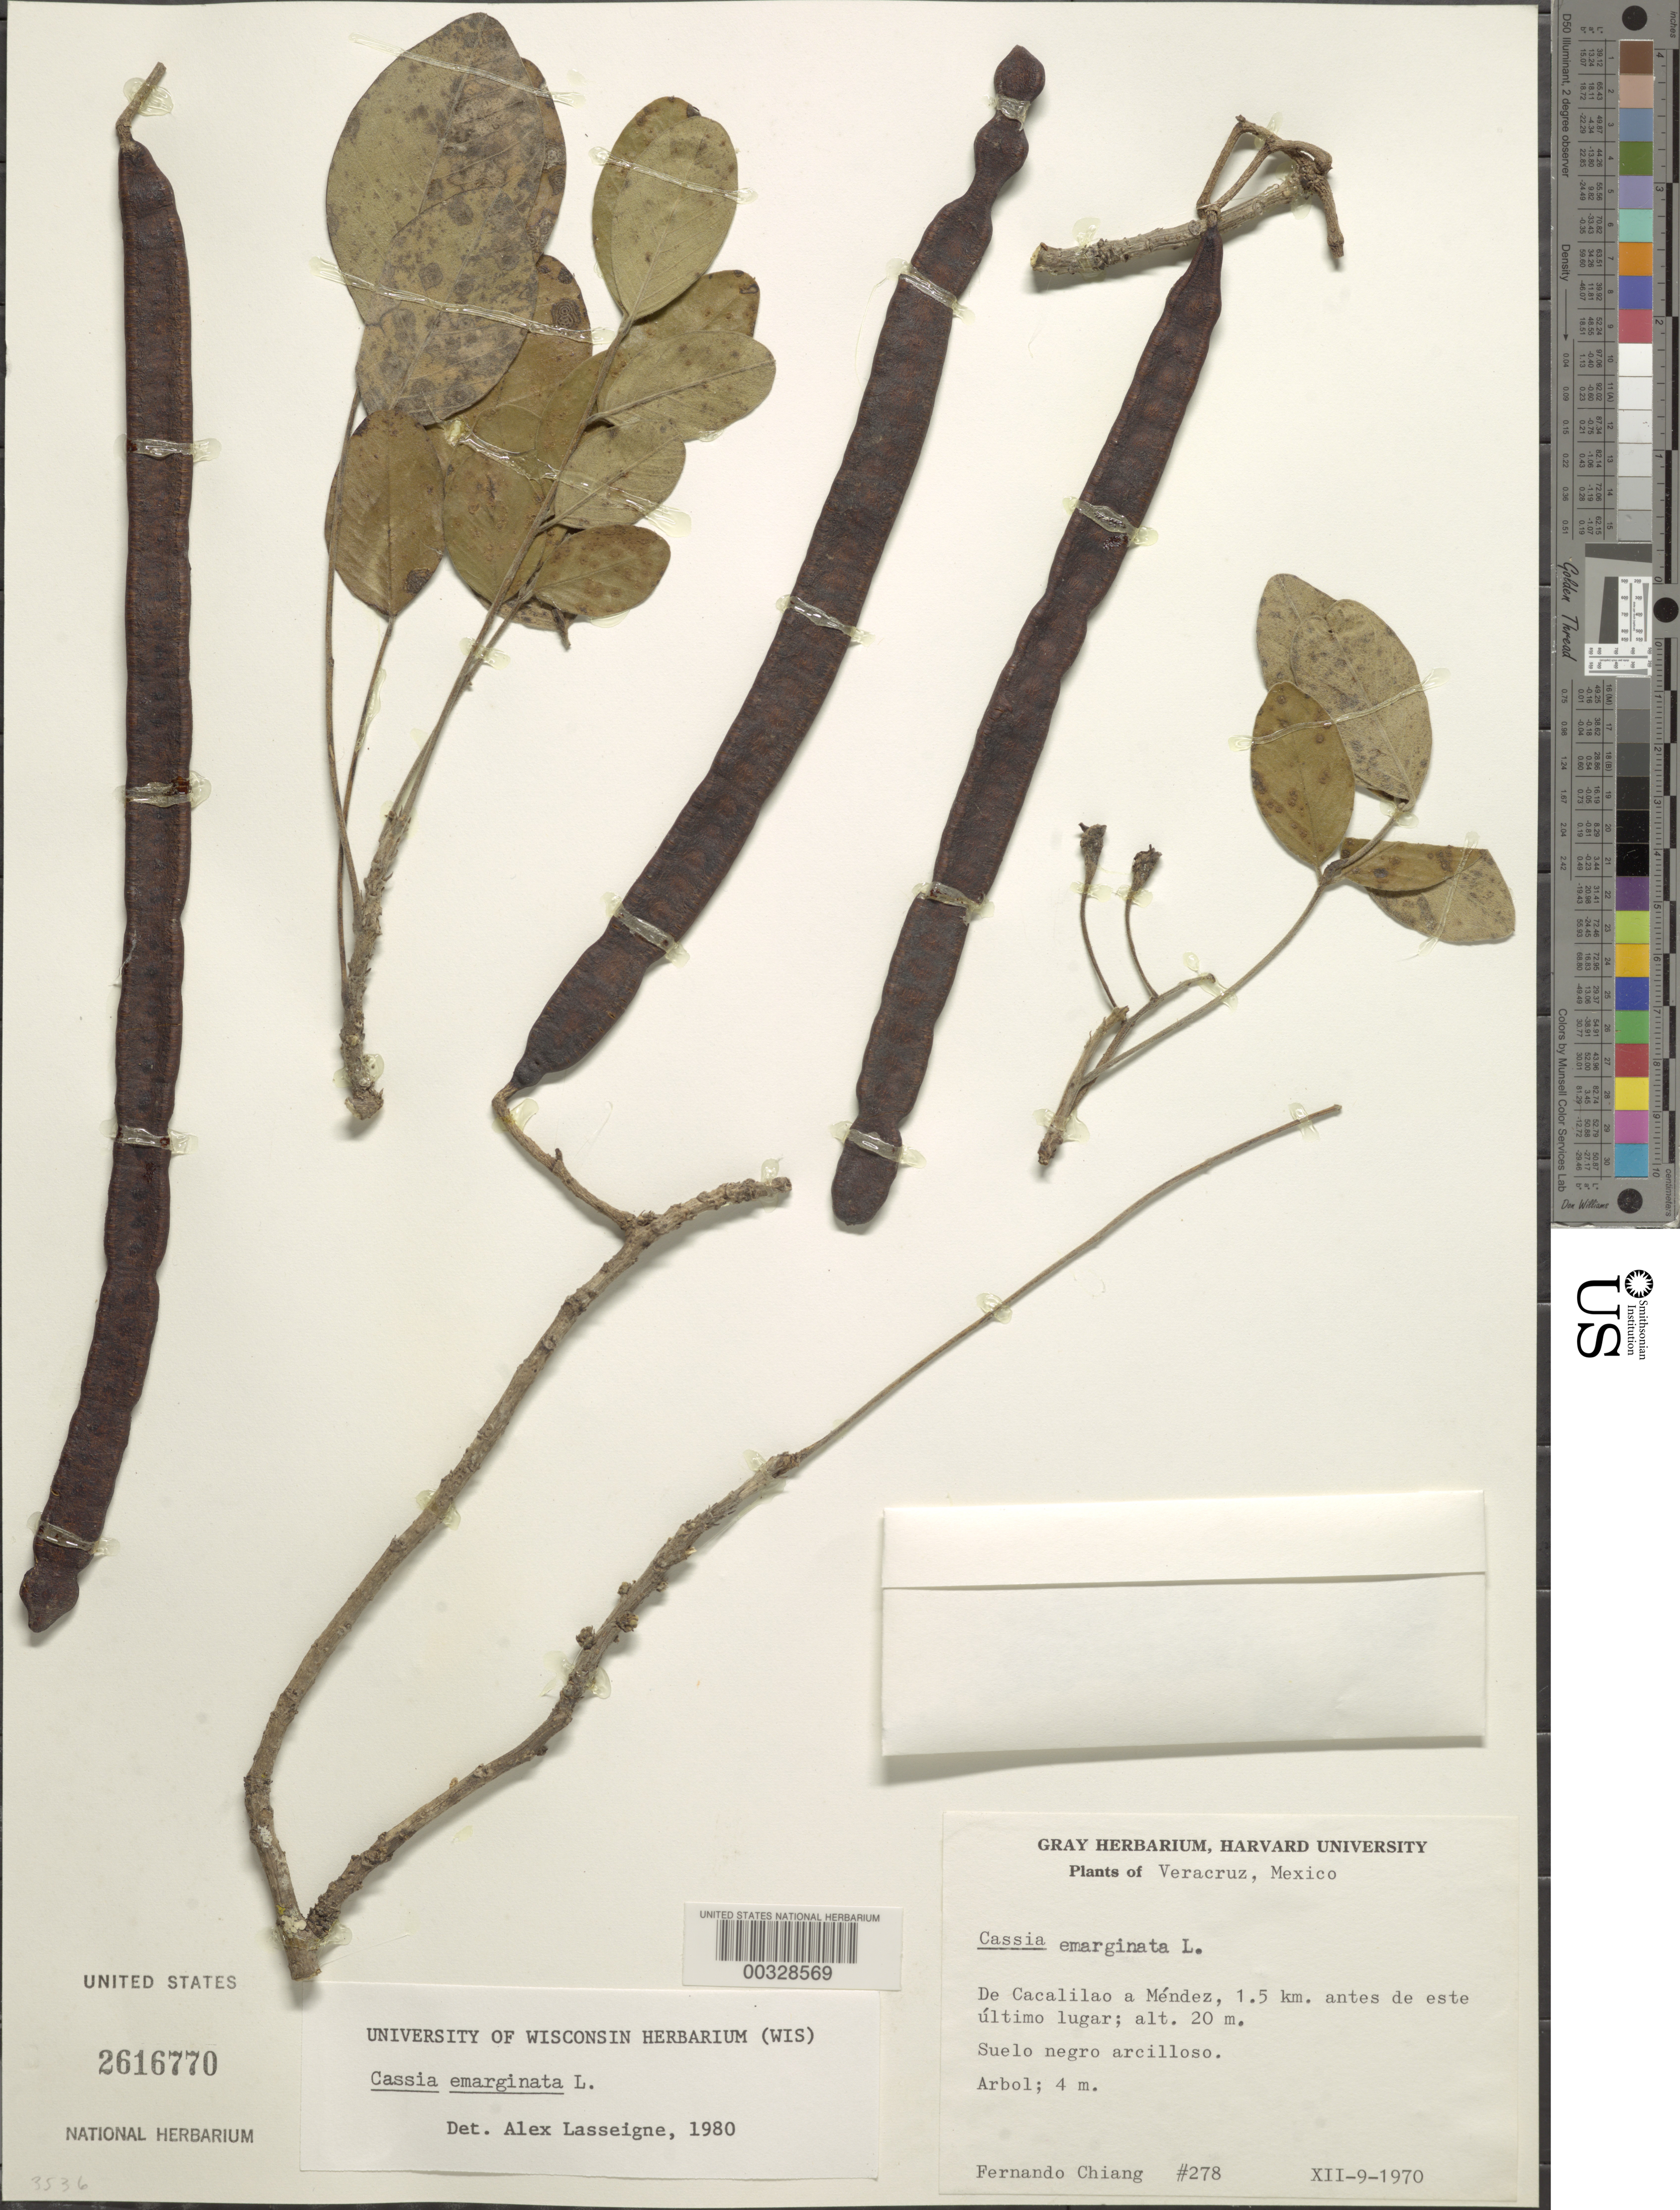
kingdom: Plantae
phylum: Tracheophyta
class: Magnoliopsida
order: Fabales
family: Fabaceae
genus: Senna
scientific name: Senna emarginata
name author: L.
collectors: F. Chiang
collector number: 278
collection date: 1970-12-09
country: Mexico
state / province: Veracruz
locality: Veracruz, Mexico. De Cacalilao a Mendez, 1.5 km.antes de este ultimo lugar .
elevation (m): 20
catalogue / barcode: US 2616770